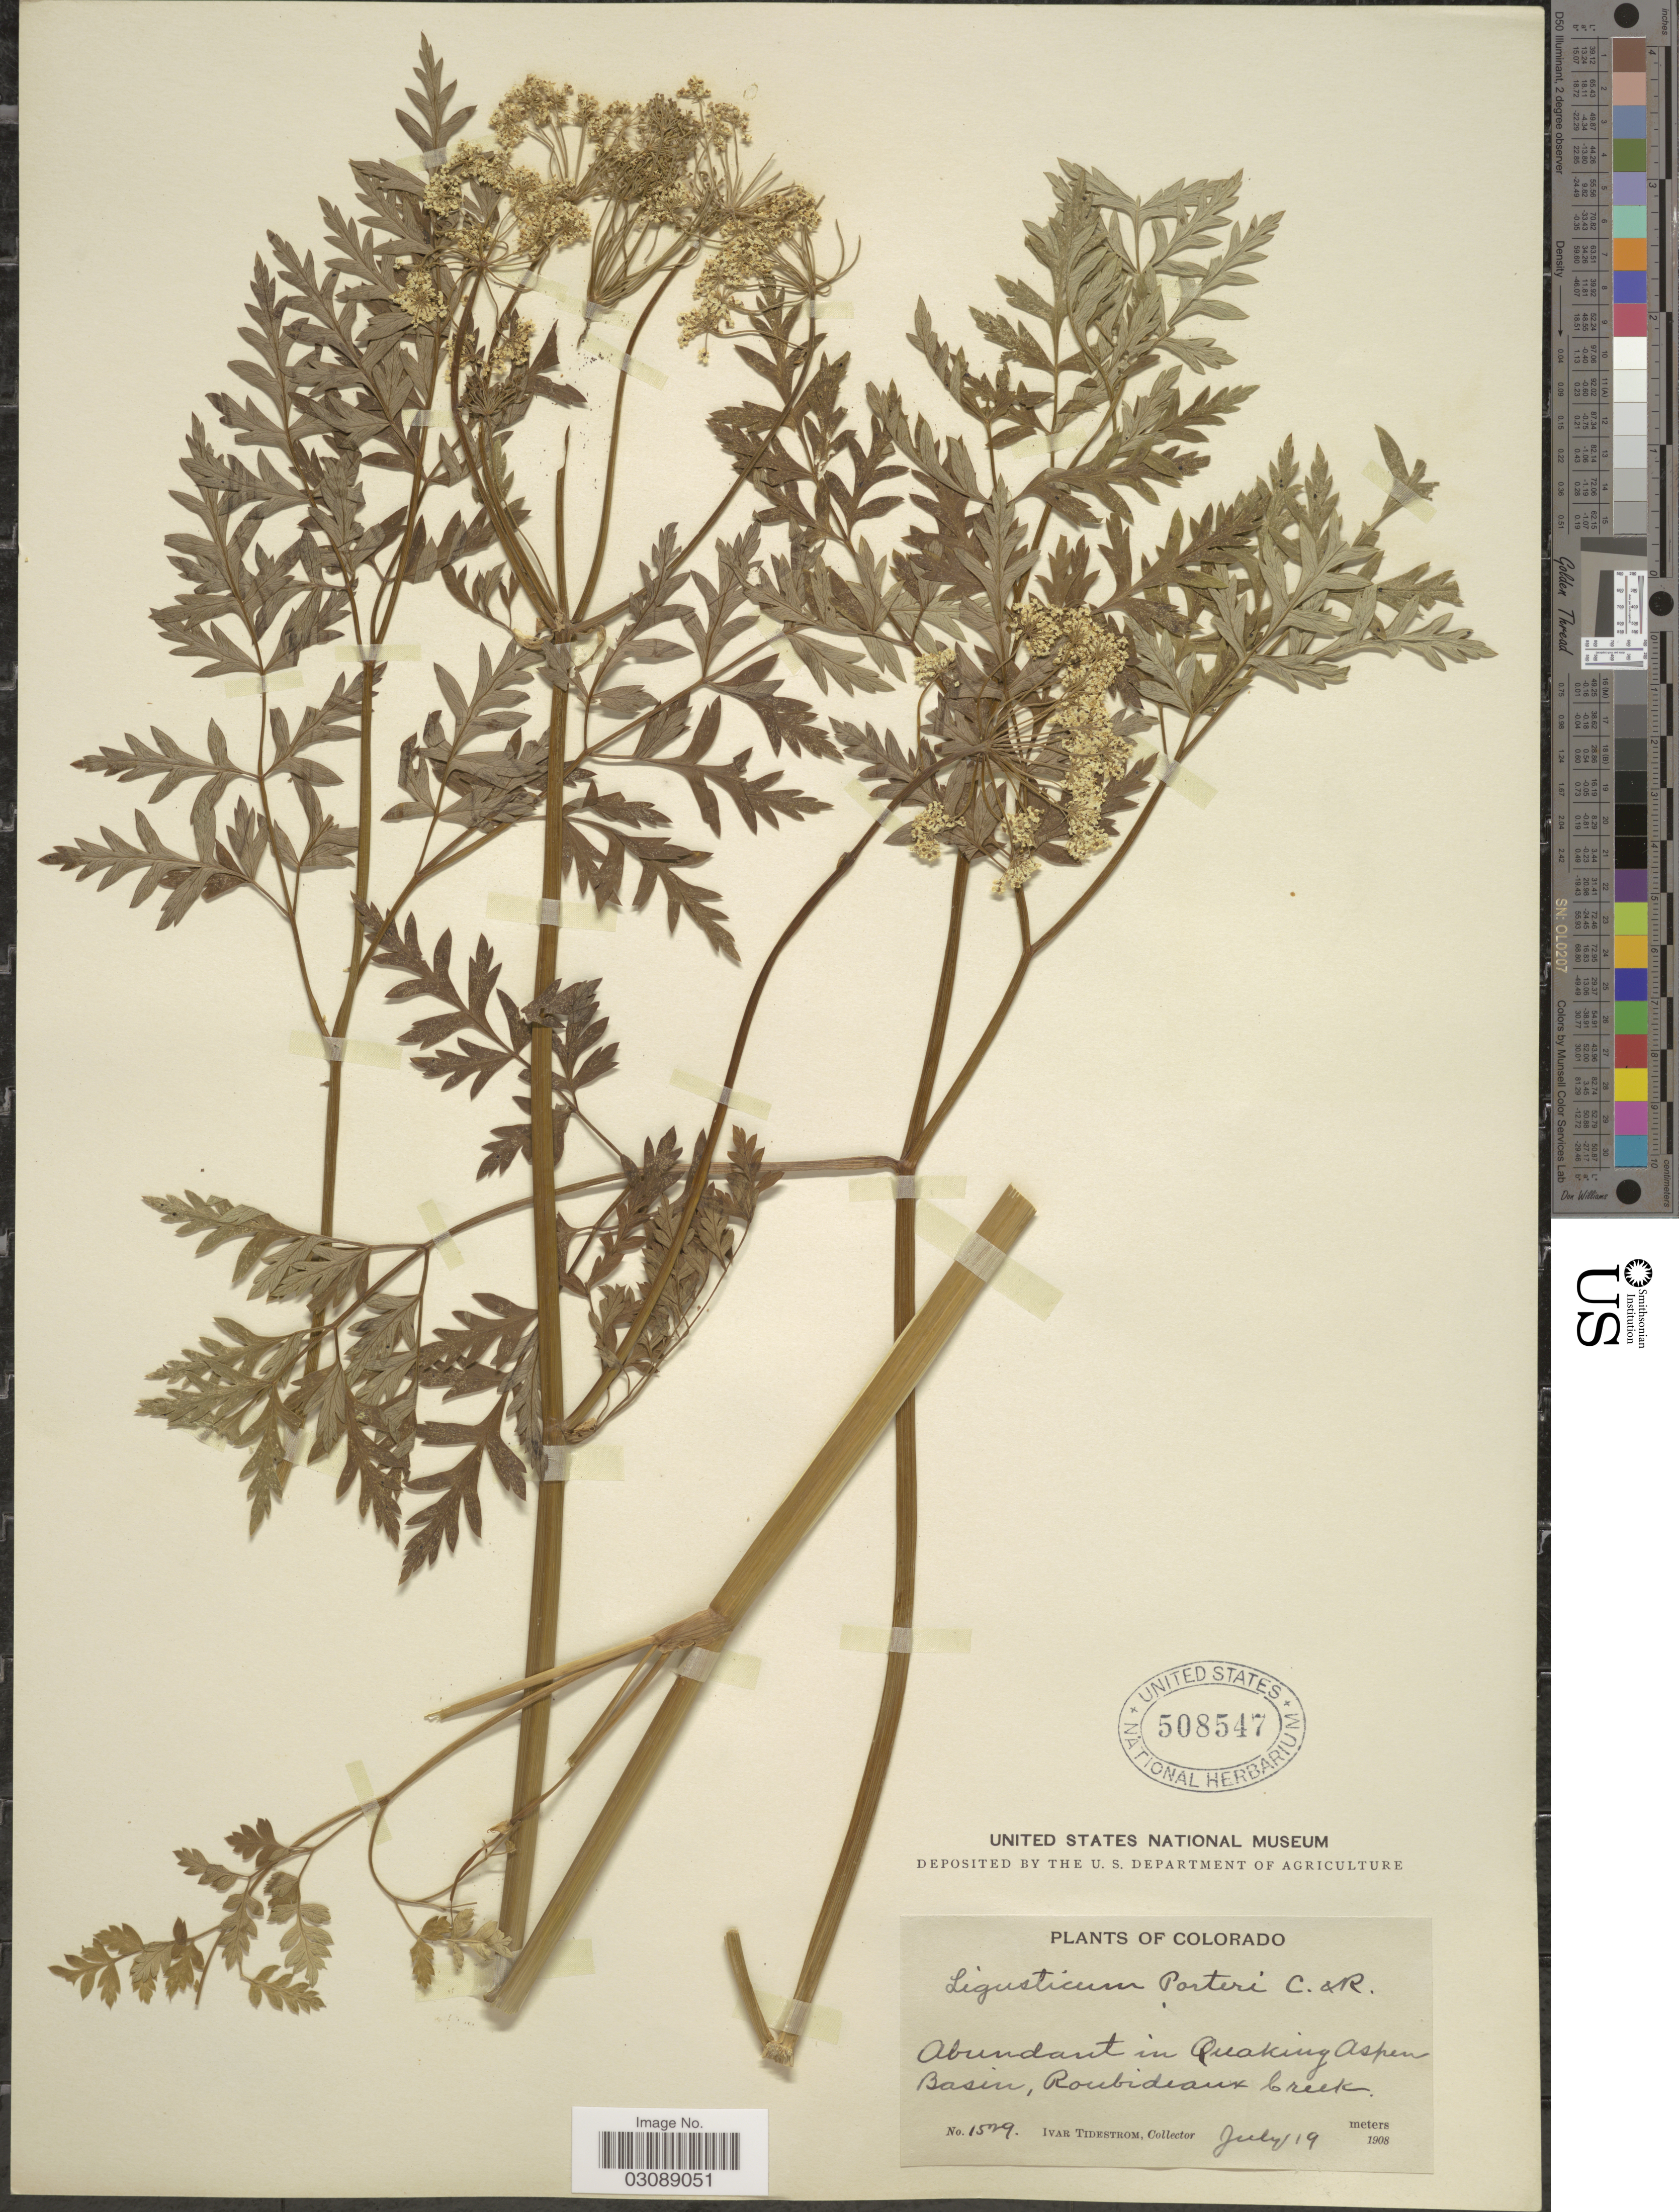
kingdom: Plantae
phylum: Tracheophyta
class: Magnoliopsida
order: Apiales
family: Apiaceae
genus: Ligusticum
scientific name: Ligusticum porteri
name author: J.M. Coult. & Rose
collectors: I. F. Tidestrom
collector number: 1529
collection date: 1908-07-19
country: United States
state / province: Colorado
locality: Abundant in Quaking Aspen Basin, Roubideaux Creek.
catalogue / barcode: US 508547